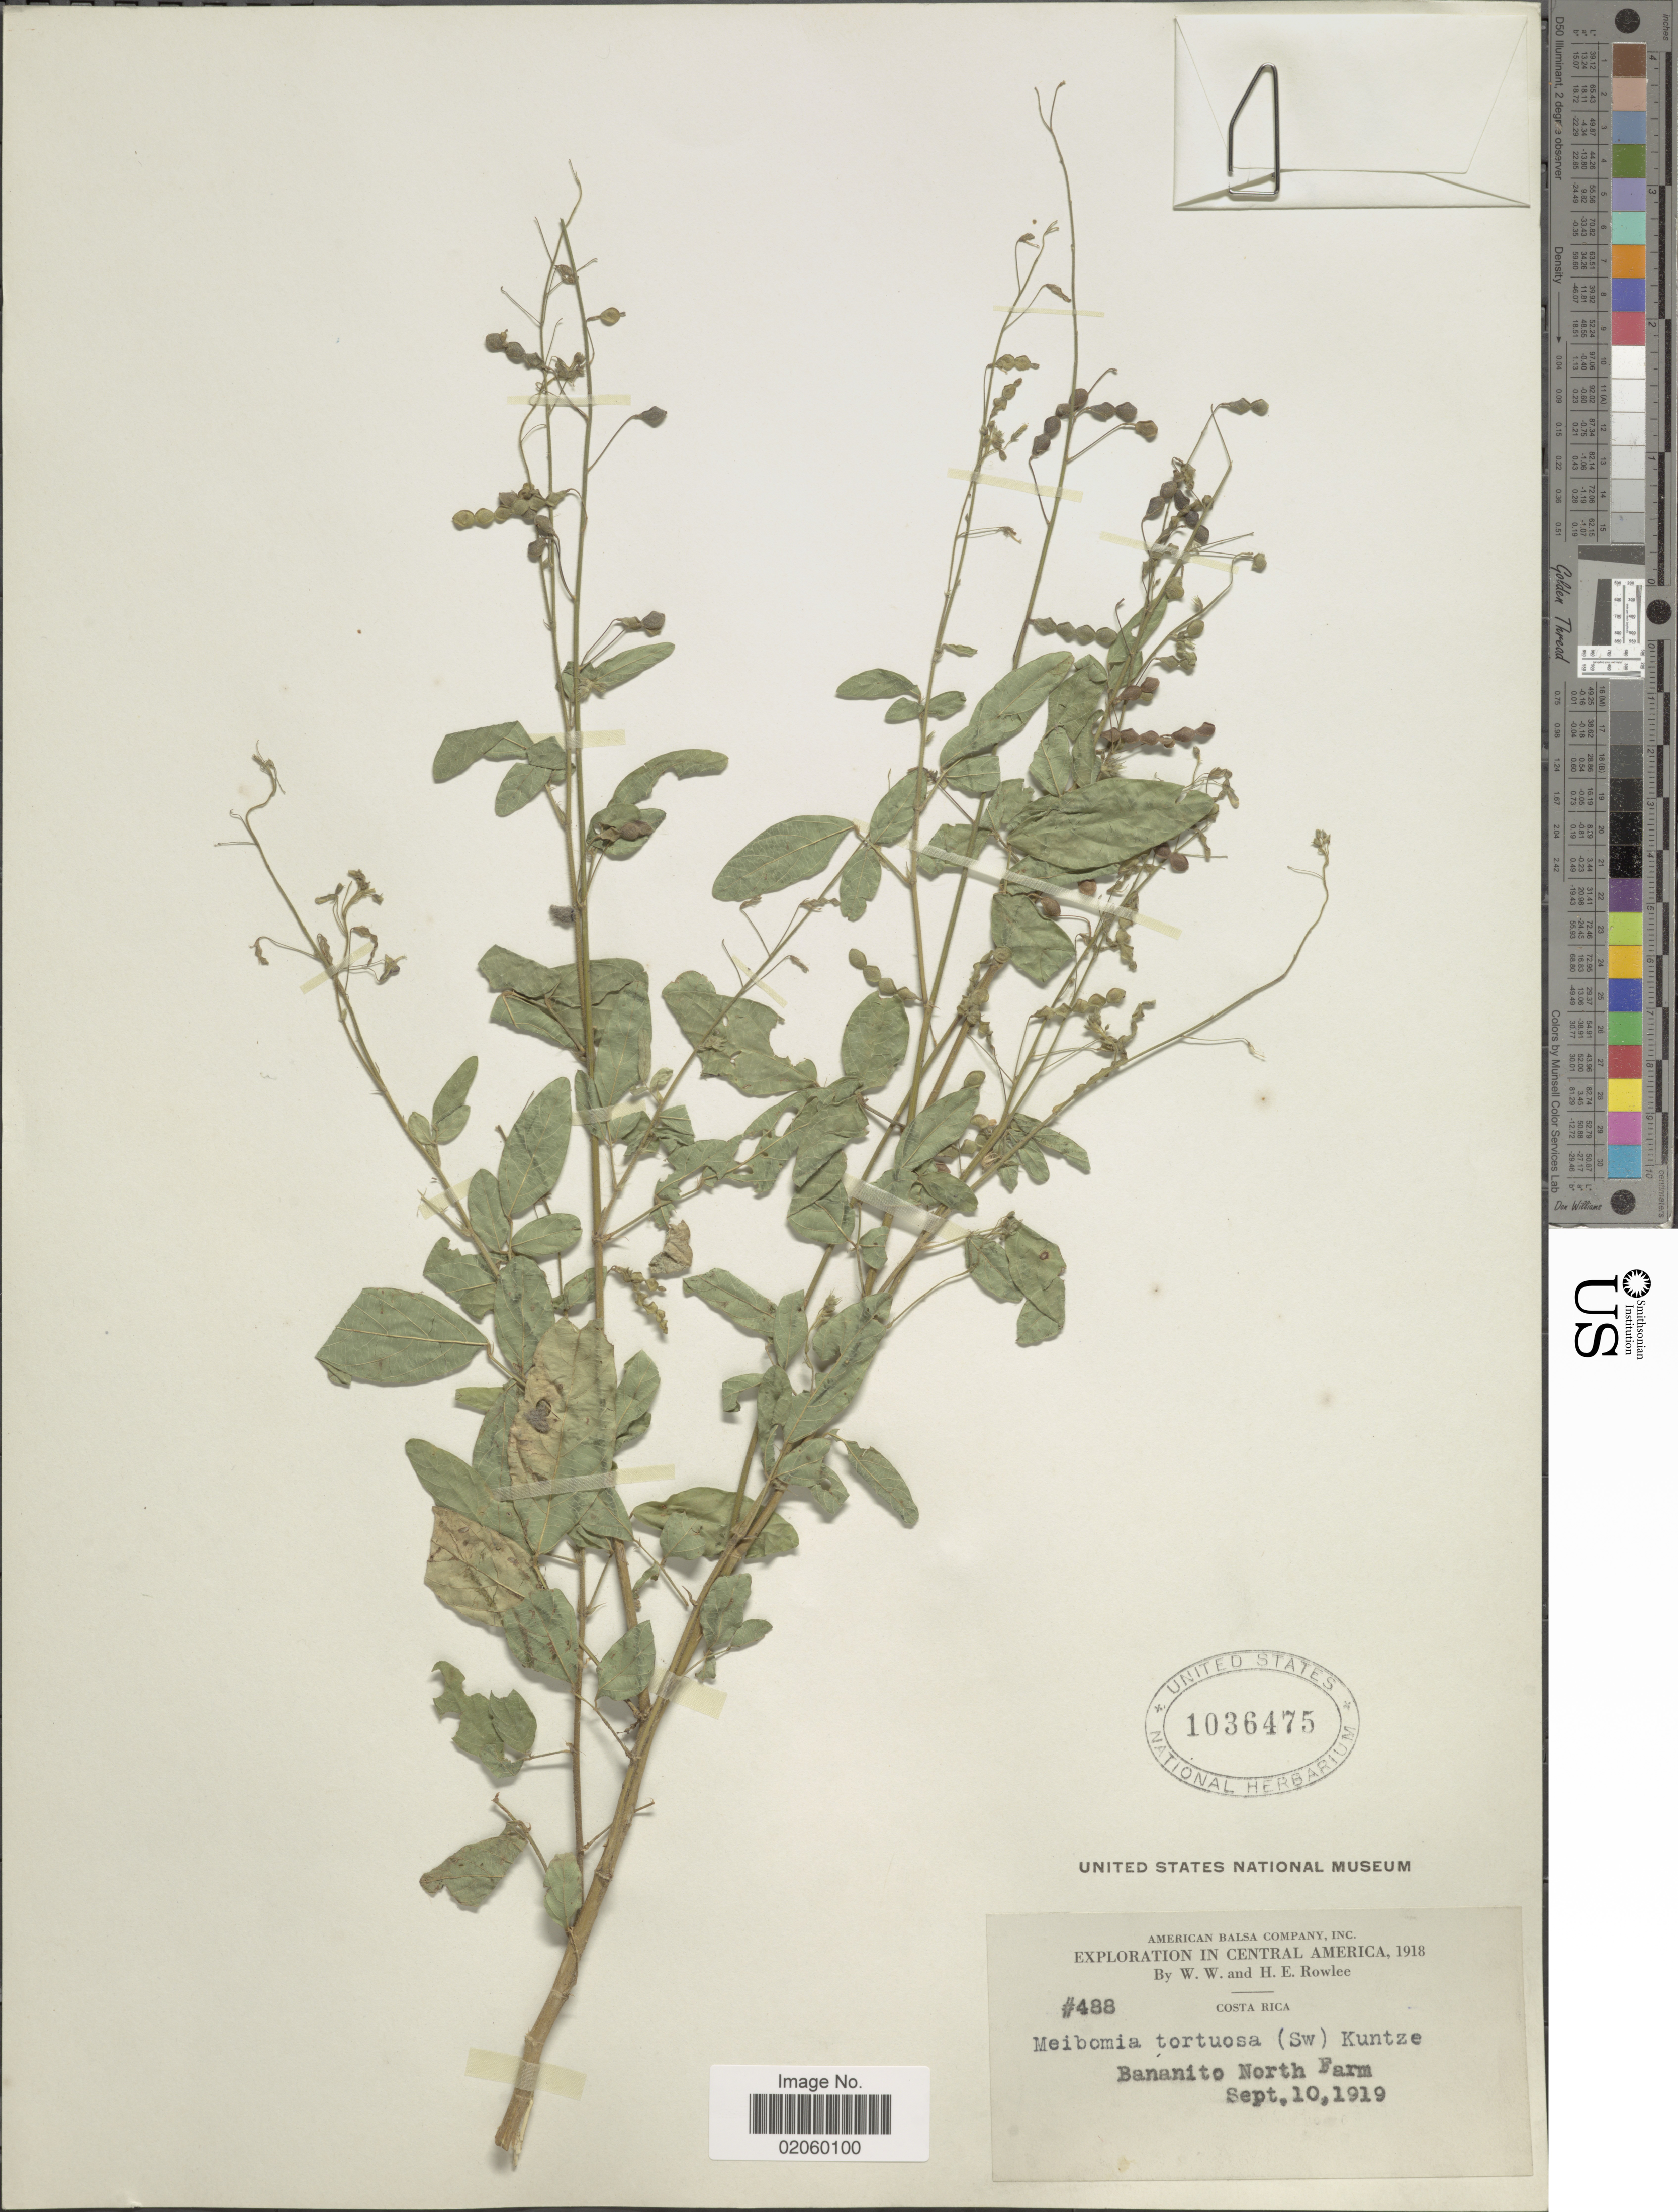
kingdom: Plantae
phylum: Tracheophyta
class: Magnoliopsida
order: Fabales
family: Fabaceae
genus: Desmodium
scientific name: Desmodium tortuosum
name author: (Sw.) DC.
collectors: W. W. Rowlee & H. E. Rowlee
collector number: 488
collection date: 1919-09-10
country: Panama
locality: Central America, Bananito North Farm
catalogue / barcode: US 1036475